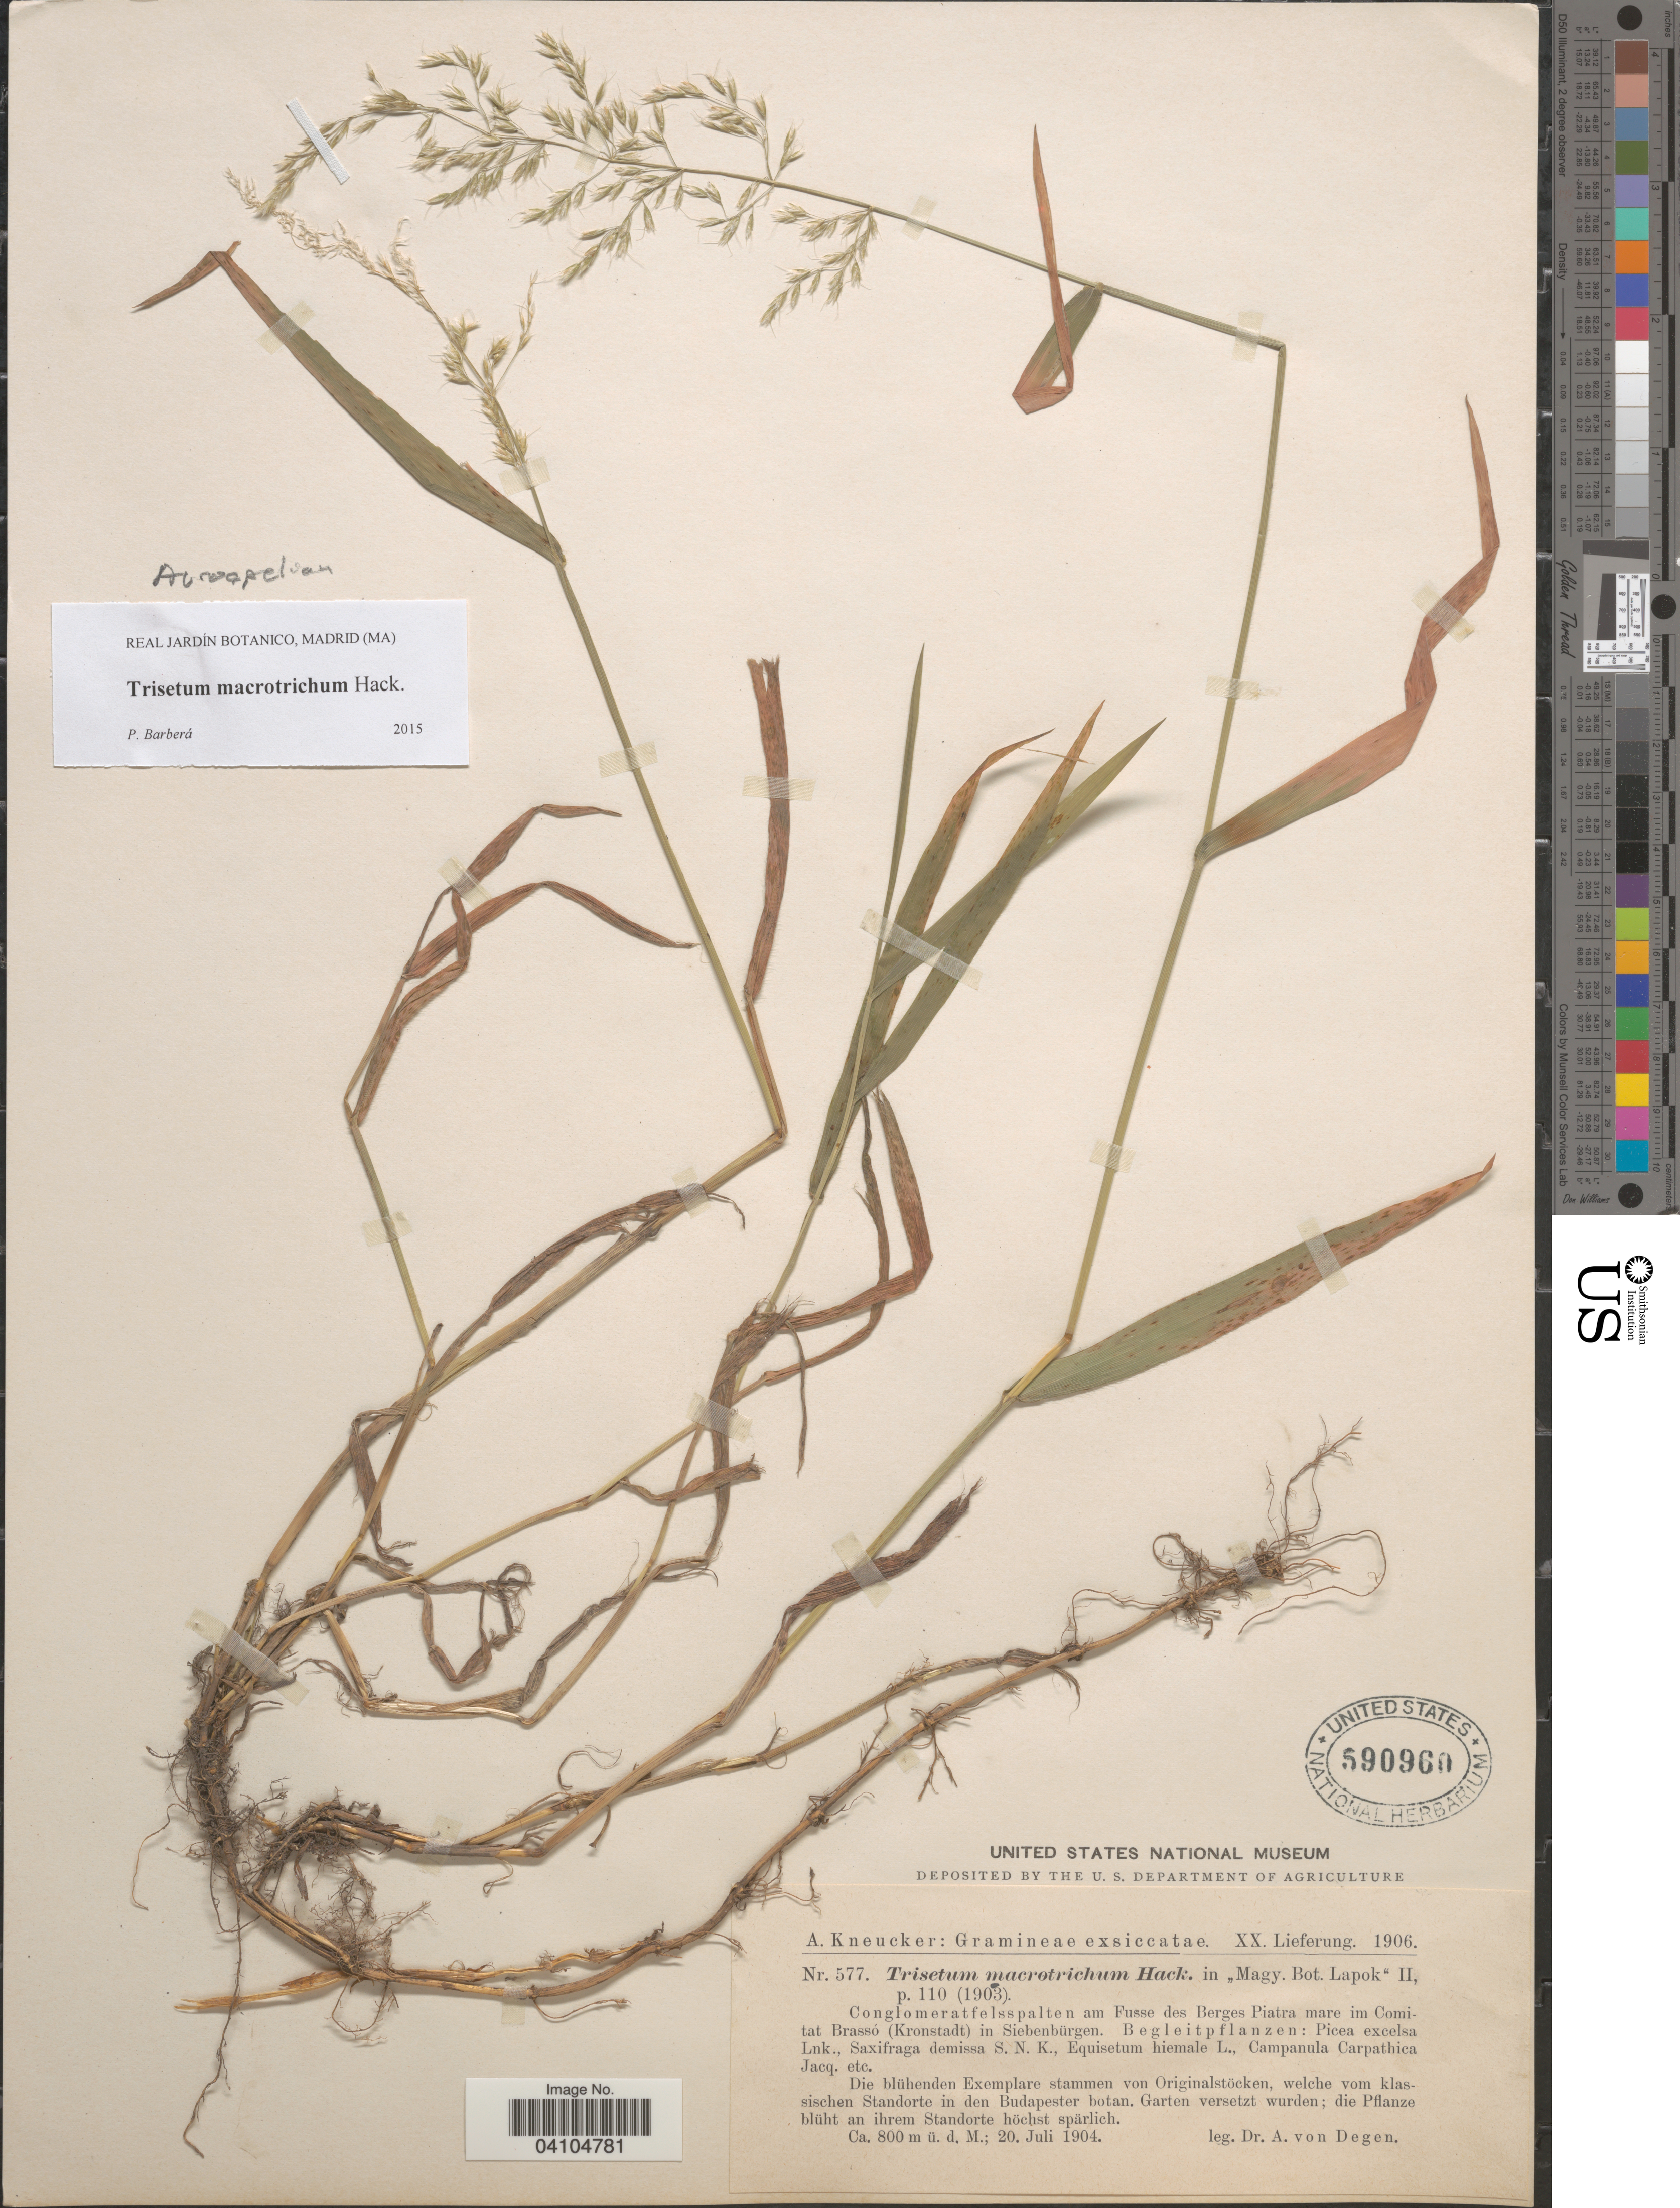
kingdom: Plantae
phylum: Tracheophyta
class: Liliopsida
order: Poales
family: Poaceae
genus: Acrospelion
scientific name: Acrospelion macrotrichum ined.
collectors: A. von Degen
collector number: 577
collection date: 1904-07-20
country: Romania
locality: Conglomeratfelsspalten am Fusse des Berges Piatra mare im Comitat Brassó (Kronstadt) in Siebenbürgen. Die blühenden Exemplare stammen von Originalstöcken, welche vom klassischen Standorte in den Budapester botan. Garten versetzt wurden.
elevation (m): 800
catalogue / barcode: US 590960